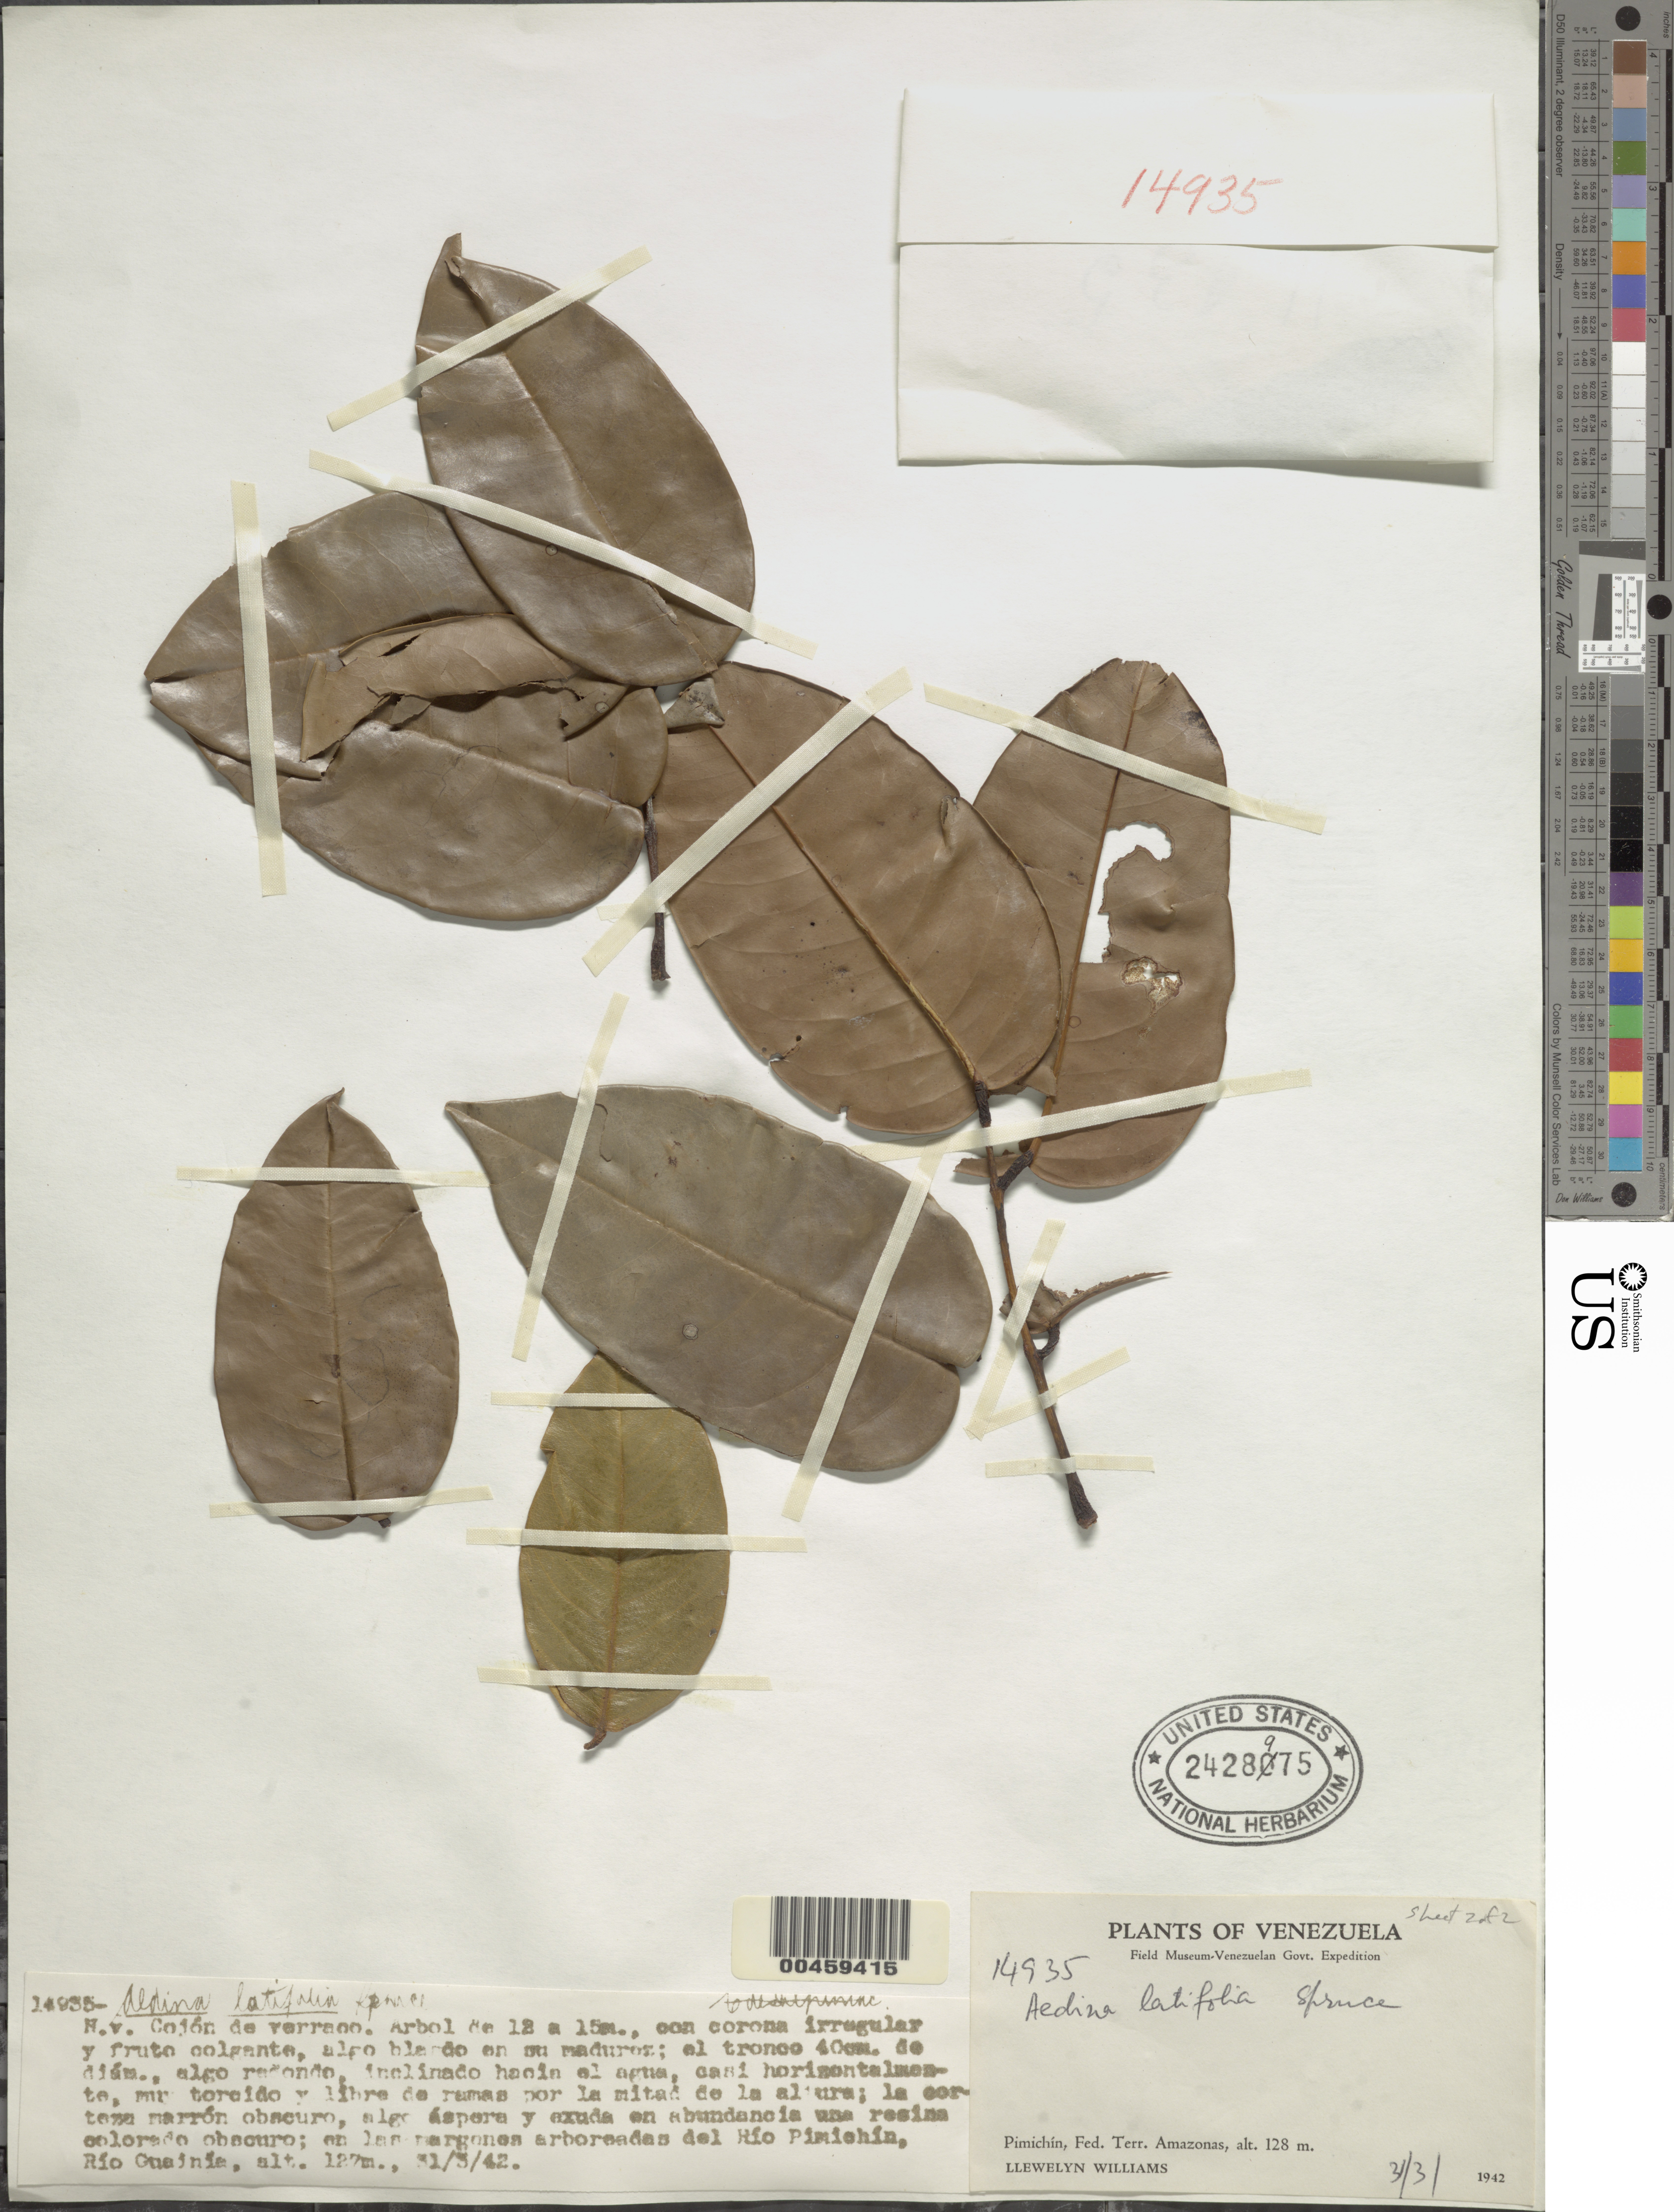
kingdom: Plantae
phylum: Tracheophyta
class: Magnoliopsida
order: Fabales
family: Fabaceae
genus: Aldina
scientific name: Aldina latifolia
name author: Spruce ex Benth.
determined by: Ramos, G.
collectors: Ll. Williams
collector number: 14935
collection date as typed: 31 Mar 1942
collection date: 1942-03-31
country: Venezuela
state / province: Amazonas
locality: Rio pimichin, rio guainia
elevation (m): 128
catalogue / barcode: US 2428975